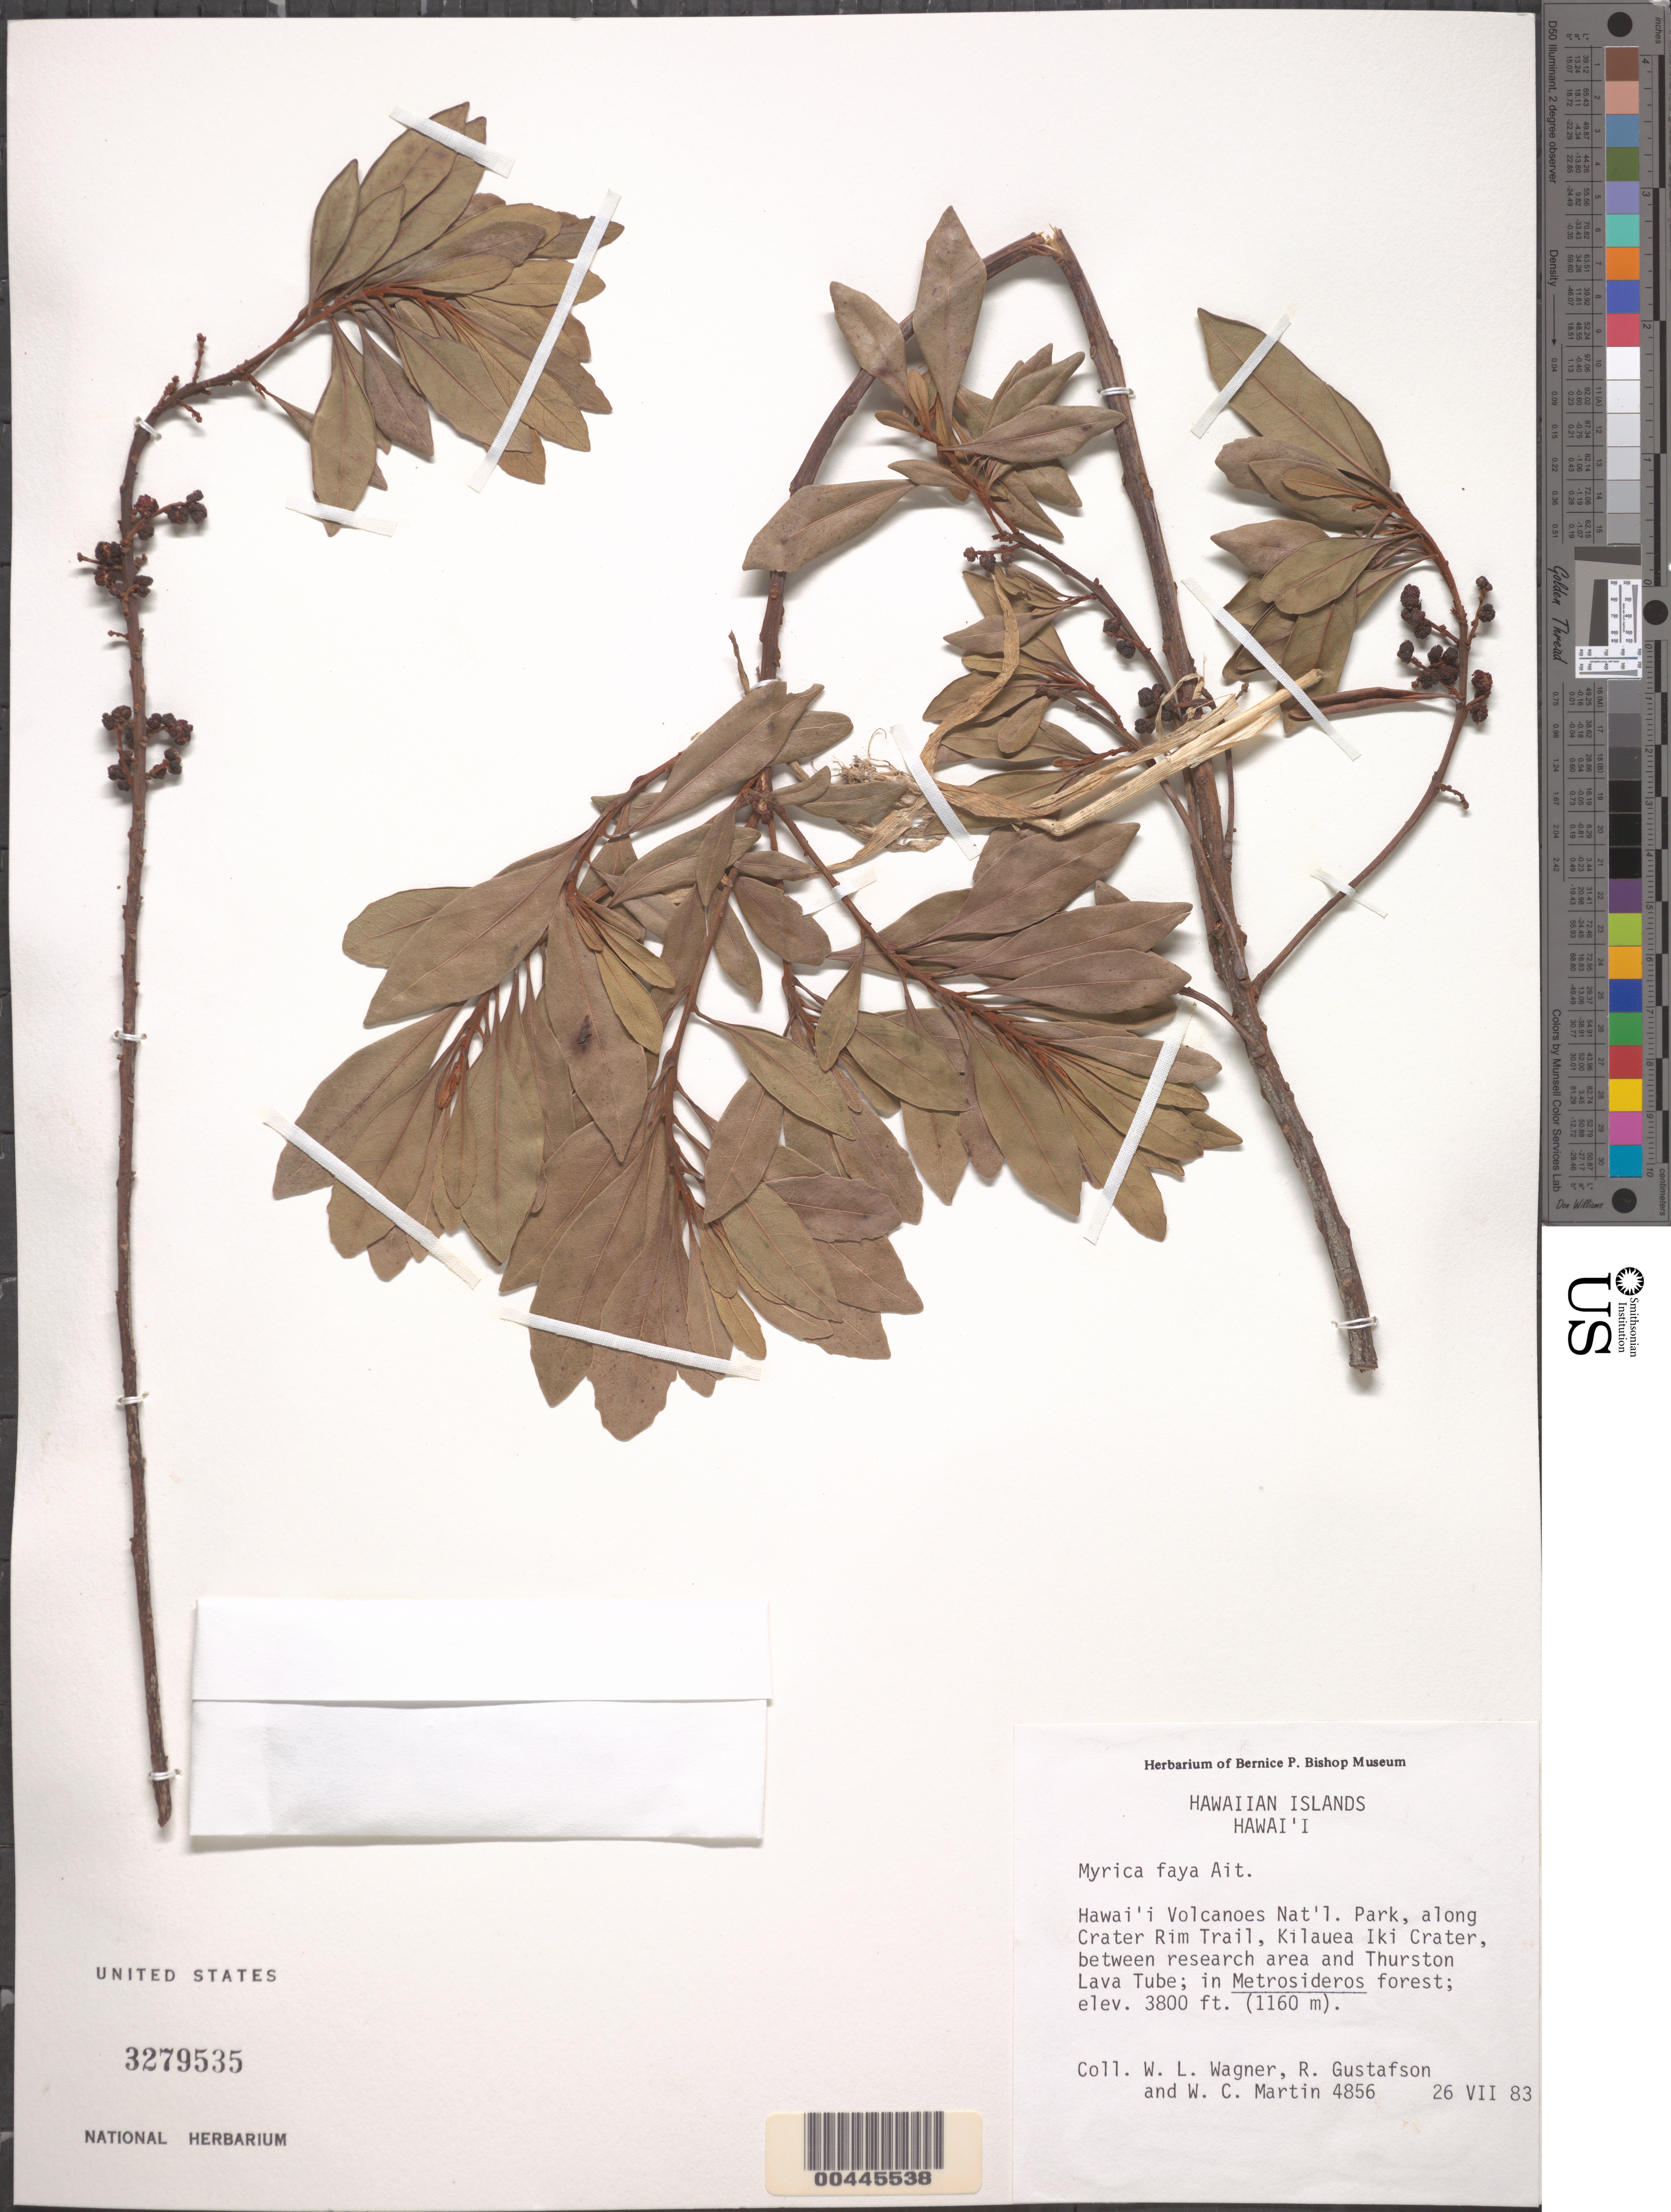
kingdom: Plantae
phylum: Tracheophyta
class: Magnoliopsida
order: Fagales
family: Myricaceae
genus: Morella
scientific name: Morella faya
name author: (Aiton) Wilbur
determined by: Wagner, W. L., (BOT), Smithsonian Institution - National Museum of Natural History (UNITED STATES)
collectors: W. L. Wagner, R. Gustafson & W. C. Martin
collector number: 4856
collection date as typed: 26 Jul 1983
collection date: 1983-07-26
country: United States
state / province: Hawaii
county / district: Hawaii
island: Hawaii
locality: Hawaii Volcanoes National Park, along Crater Rim Trail, Kilauea Iki Crater, between research area and Thruston Lava Tube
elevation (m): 1160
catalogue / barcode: US 3279535